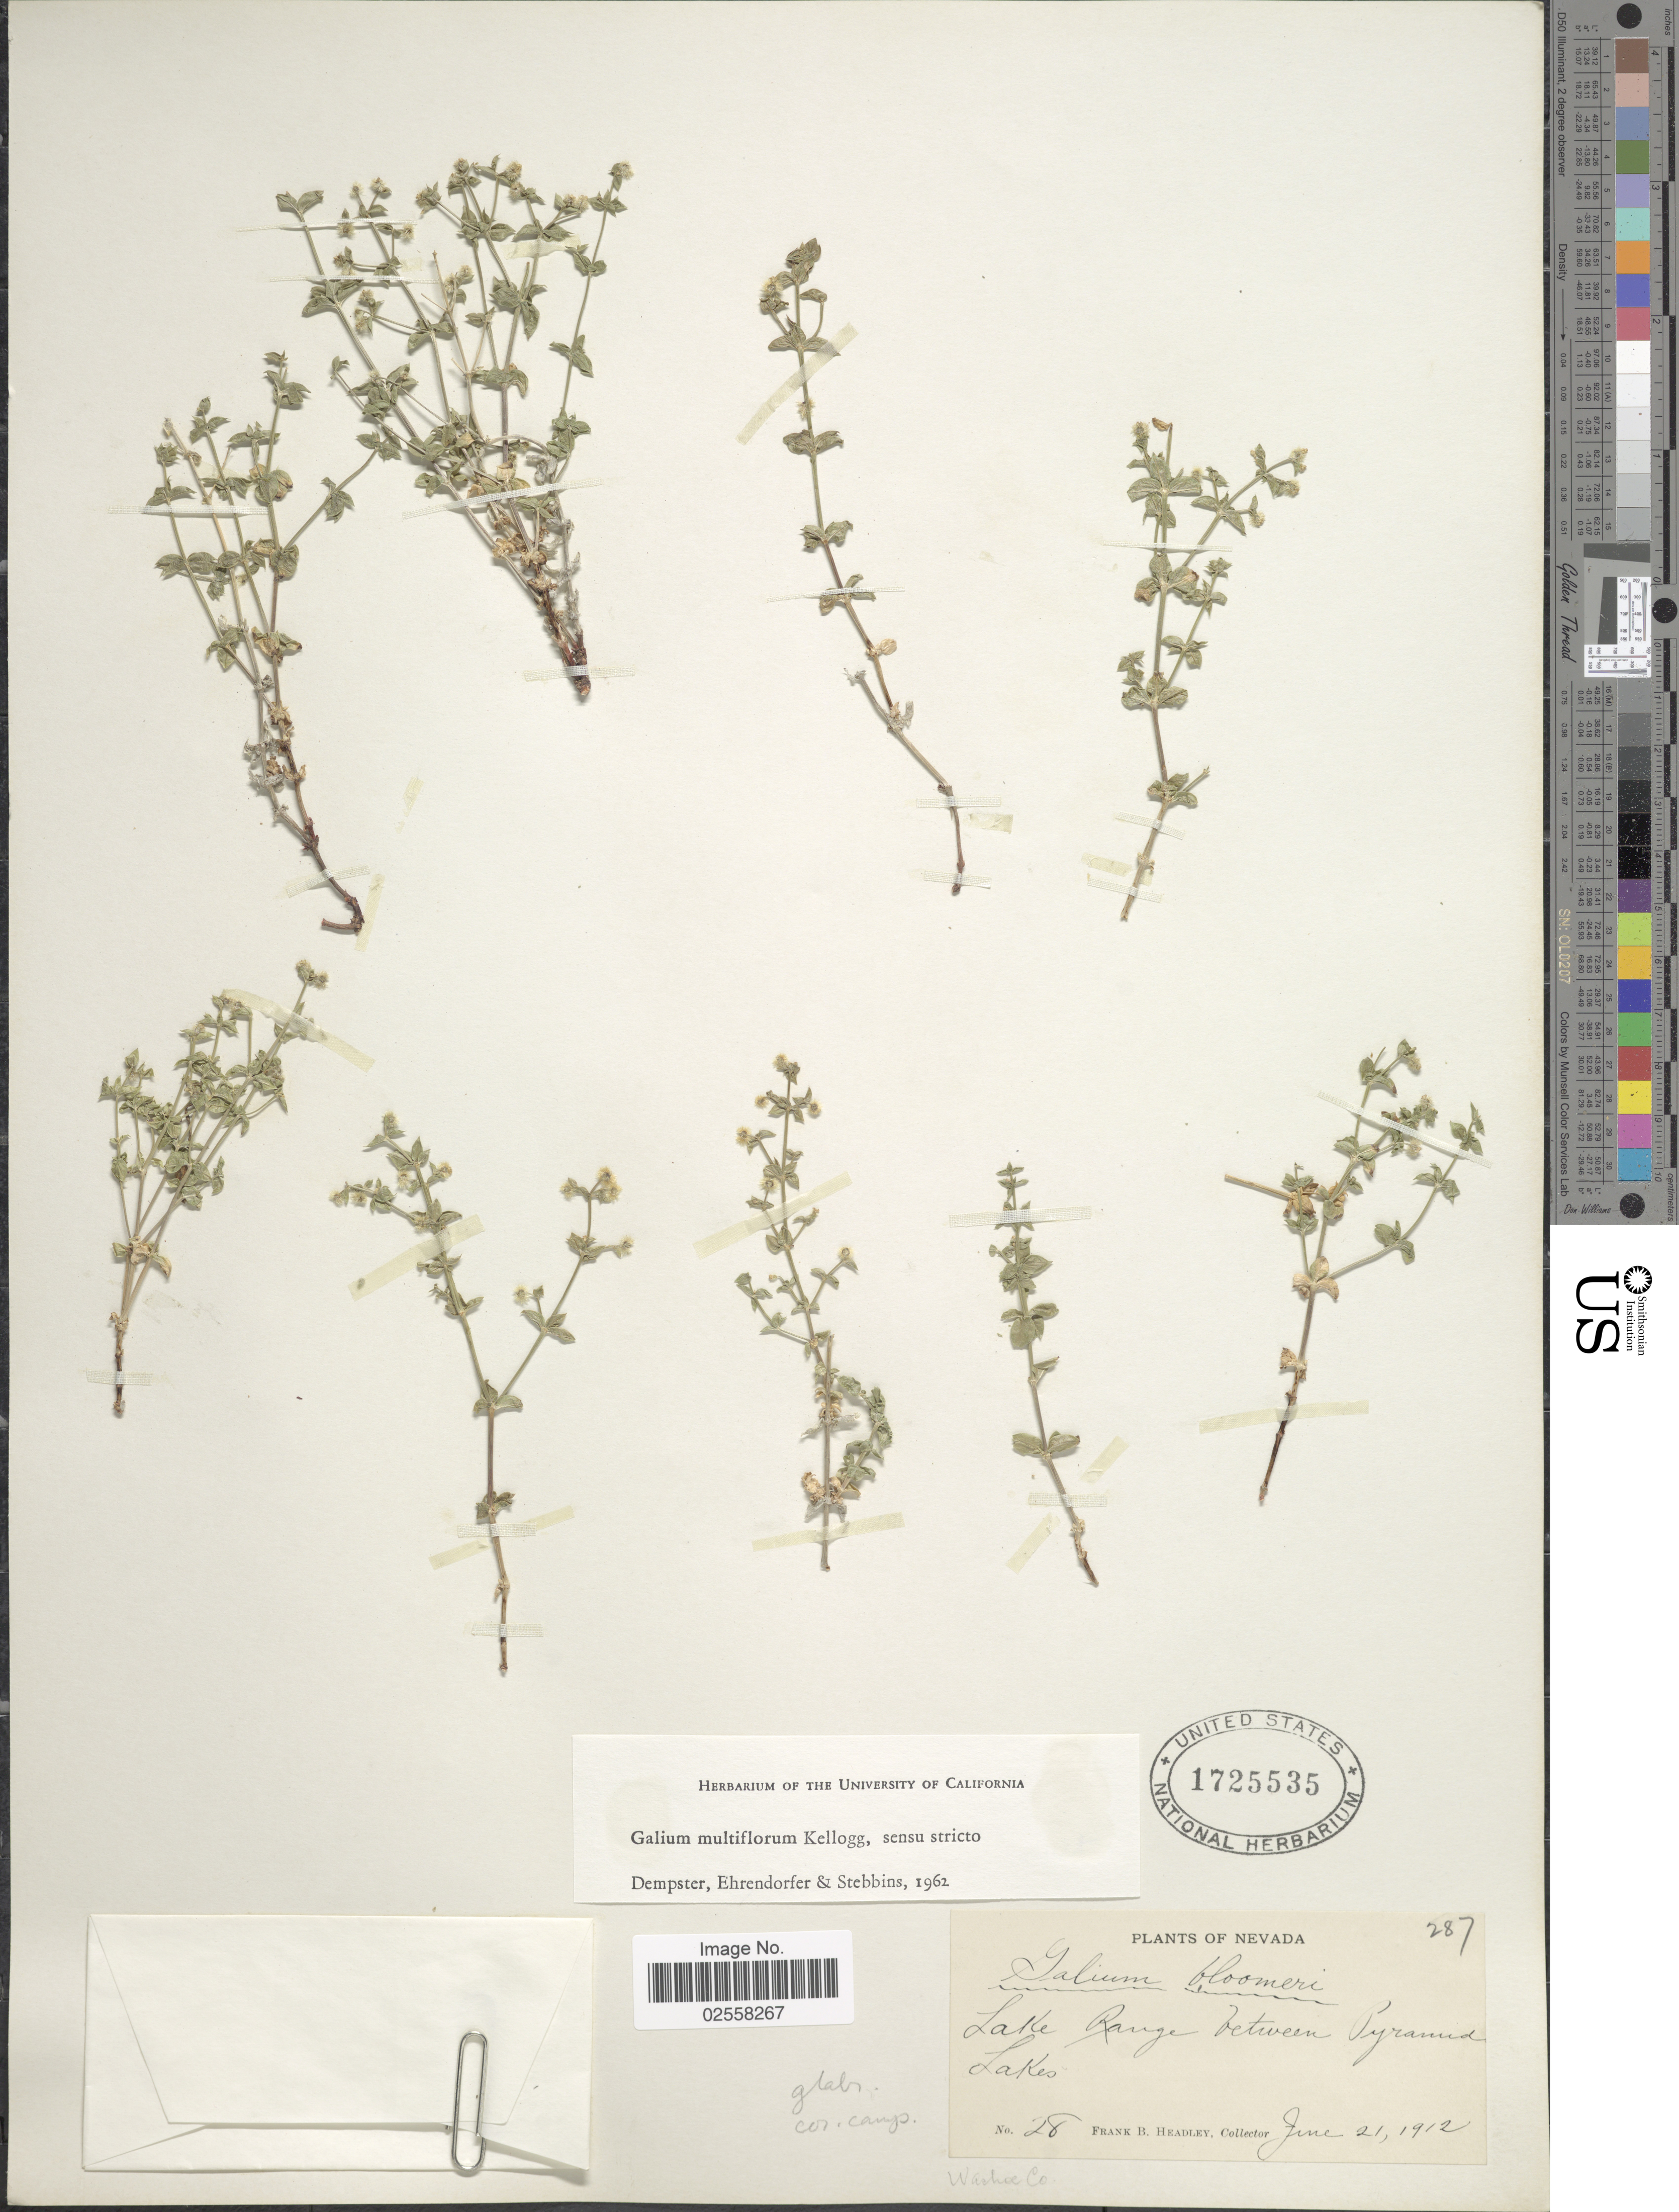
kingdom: Plantae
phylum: Tracheophyta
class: Magnoliopsida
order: Gentianales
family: Rubiaceae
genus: Galium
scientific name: Galium multiflorum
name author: Kellogg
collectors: F. B. Headley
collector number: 28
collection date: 1912-06-21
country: United States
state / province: Nevada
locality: Lake Range between Pyramid Lakes, Washoe Co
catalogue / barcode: US 1725535